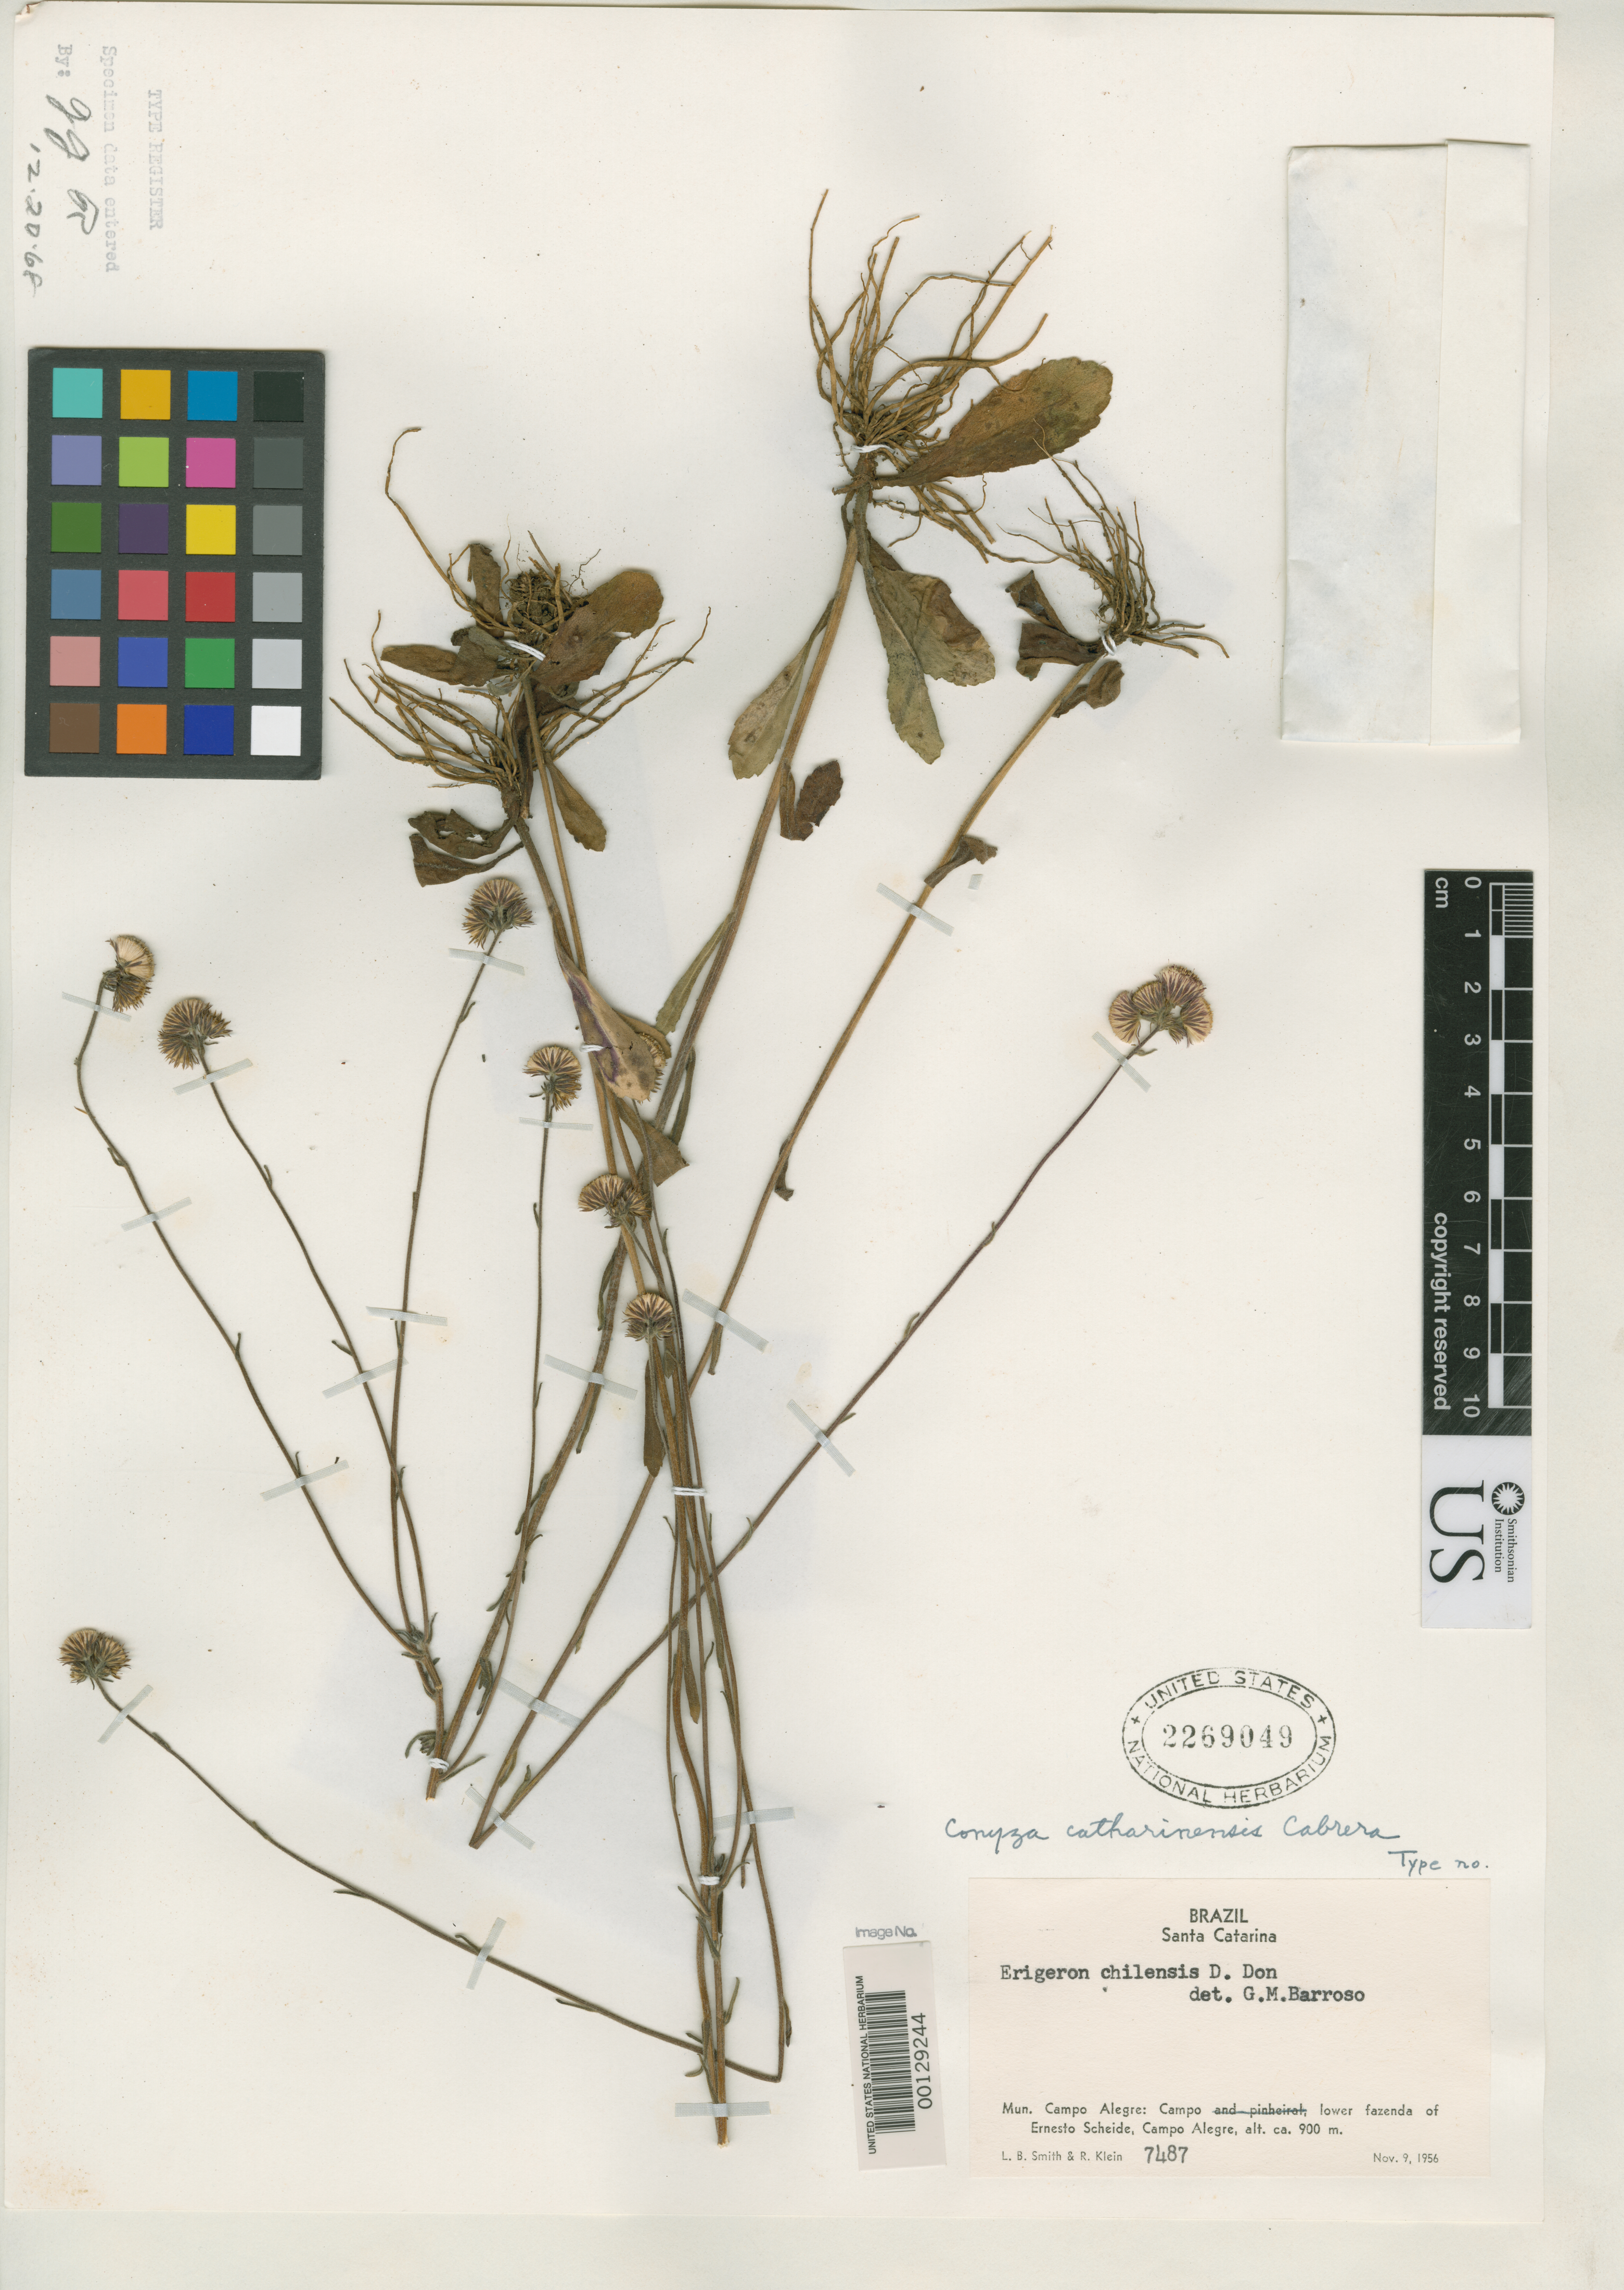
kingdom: Plantae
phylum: Tracheophyta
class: Magnoliopsida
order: Asterales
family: Asteraceae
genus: Conyza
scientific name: Conyza catharinensis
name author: Cabrera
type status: Isotype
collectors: L. Smith & R. M. Klein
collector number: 7487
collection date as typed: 09 Nov 1956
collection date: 1956-11-09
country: Brazil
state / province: Santa Catarina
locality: Campo Alegre.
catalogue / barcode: US 2269049